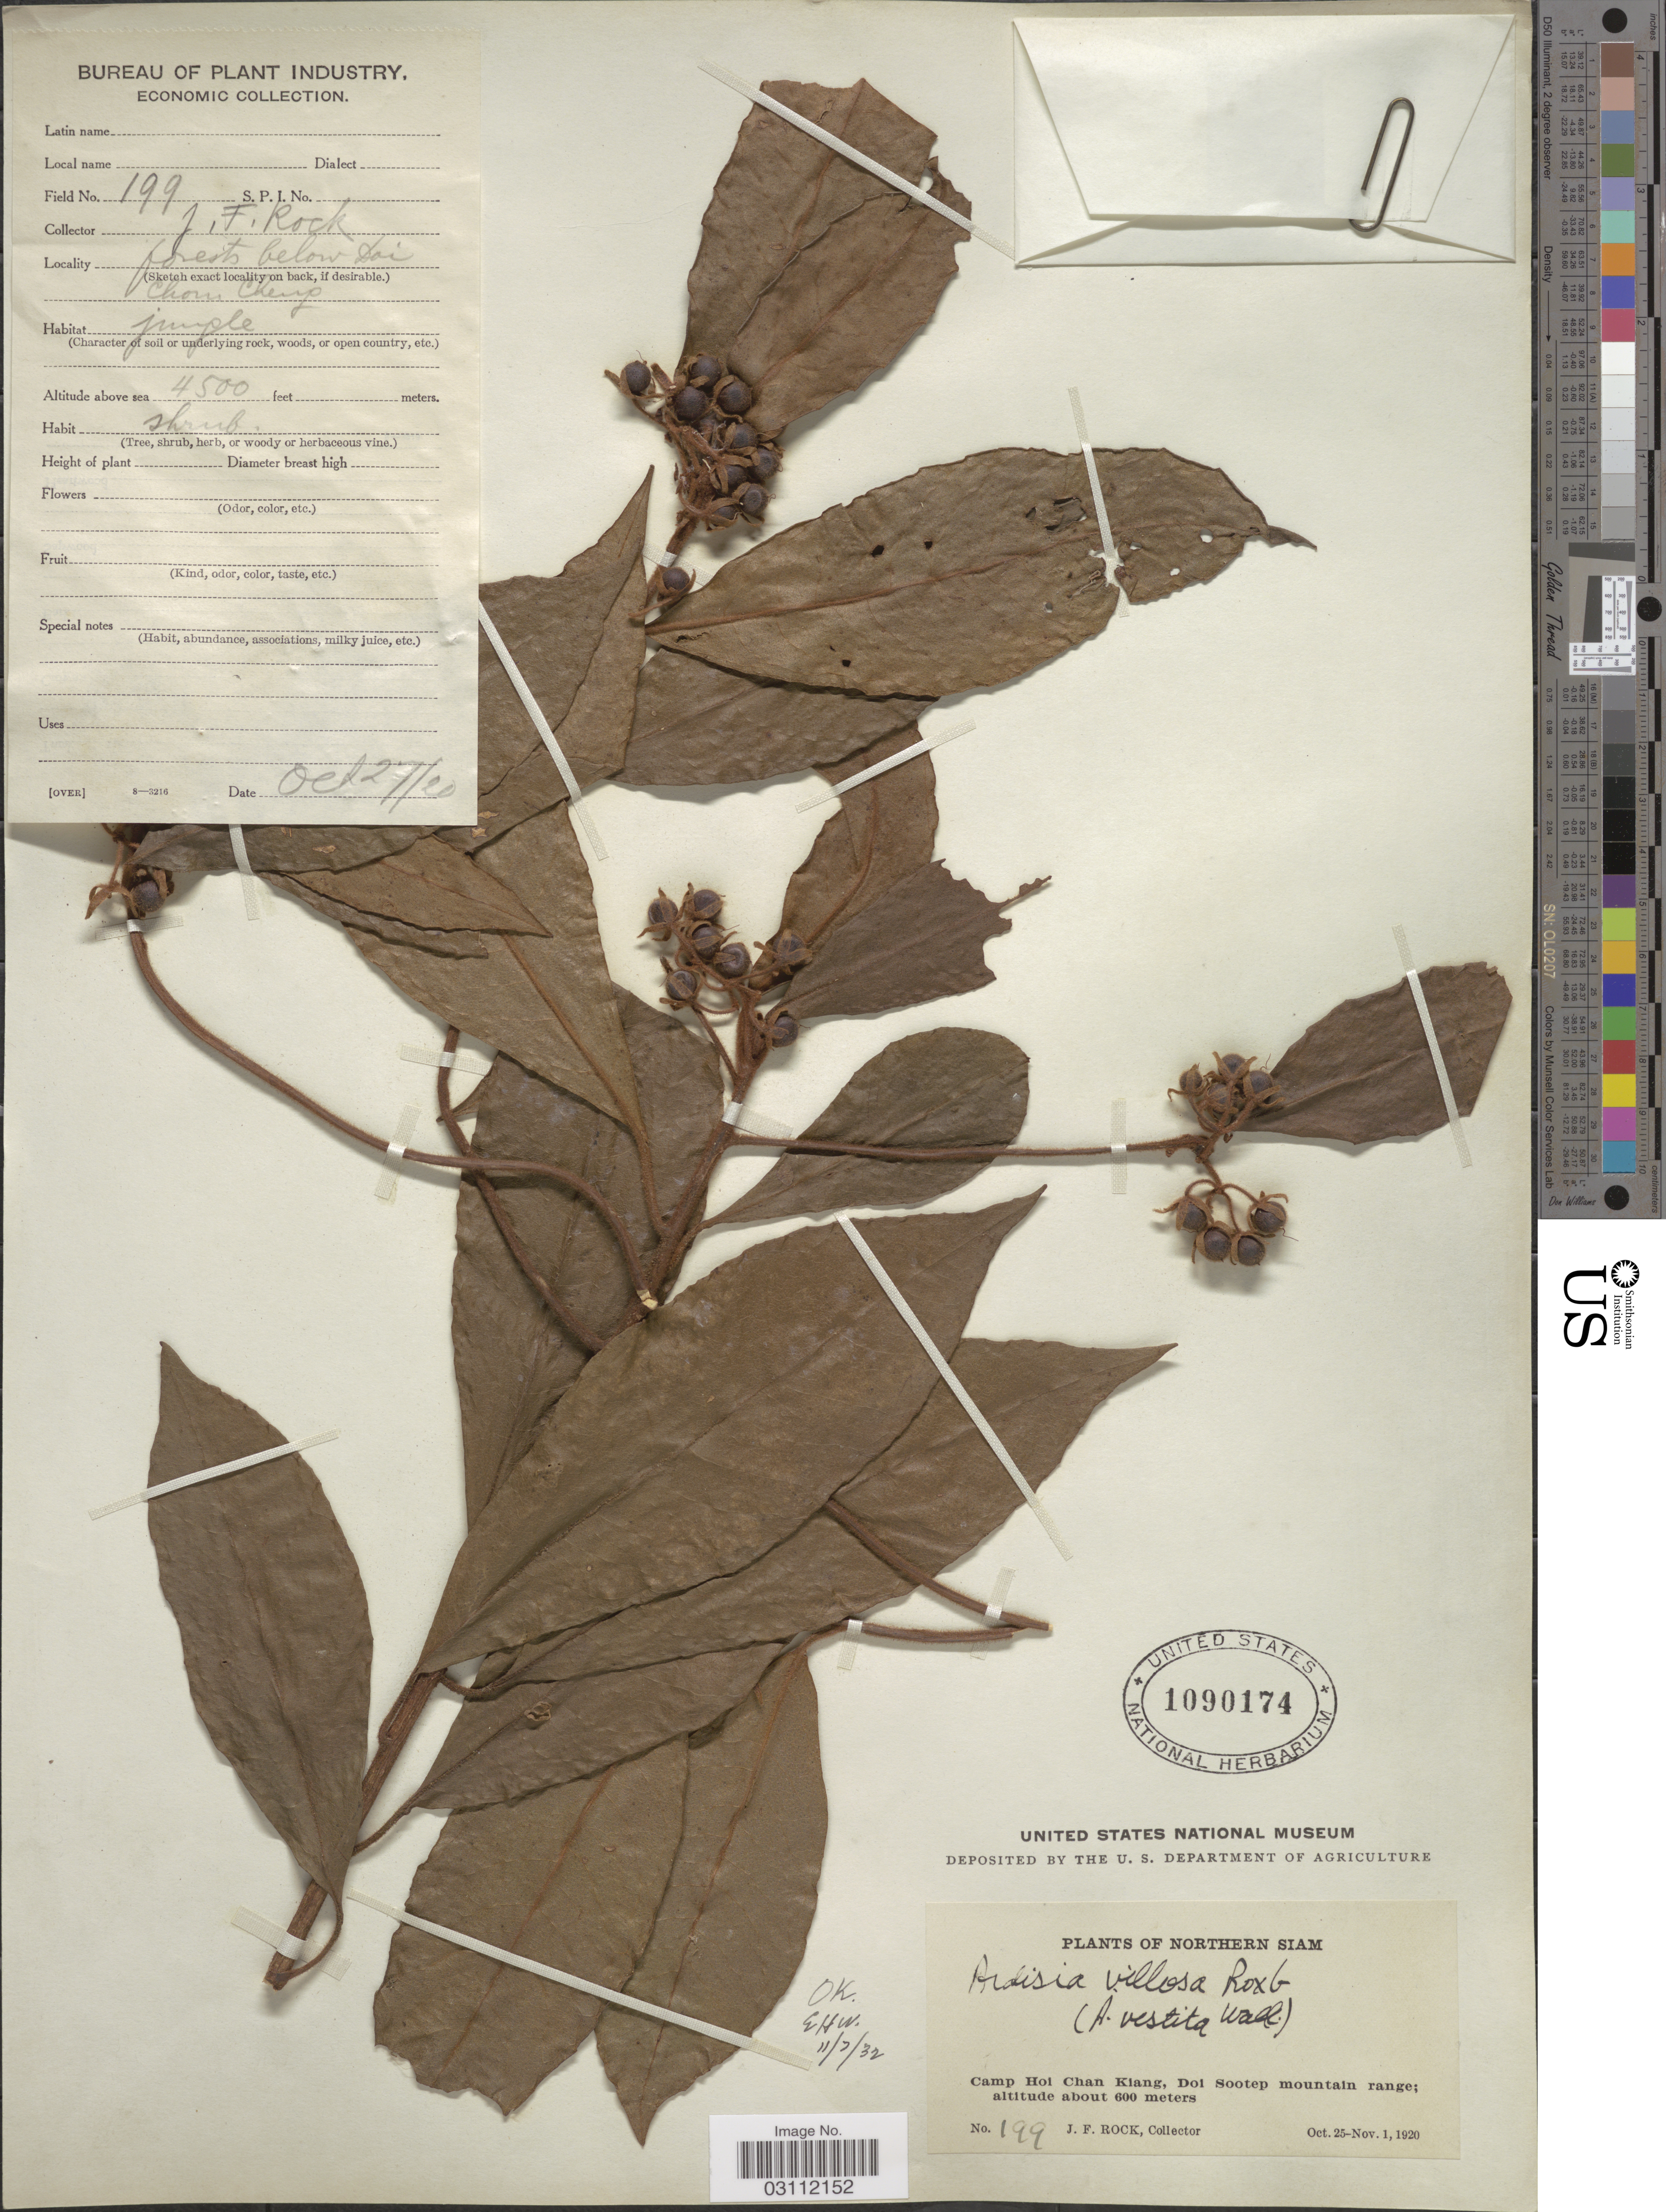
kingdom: Plantae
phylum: Tracheophyta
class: Magnoliopsida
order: Ericales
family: Primulaceae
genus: Ardisia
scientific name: Ardisia villosa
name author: Roxb.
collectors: J. Rock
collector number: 199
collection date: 1920-10-20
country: Thailand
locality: Northern Siam, Camp Hoi Chan Kiang, Doi Sootep mountain range. Forests below Doi Chom Cheng.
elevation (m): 1372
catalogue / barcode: US 1090174